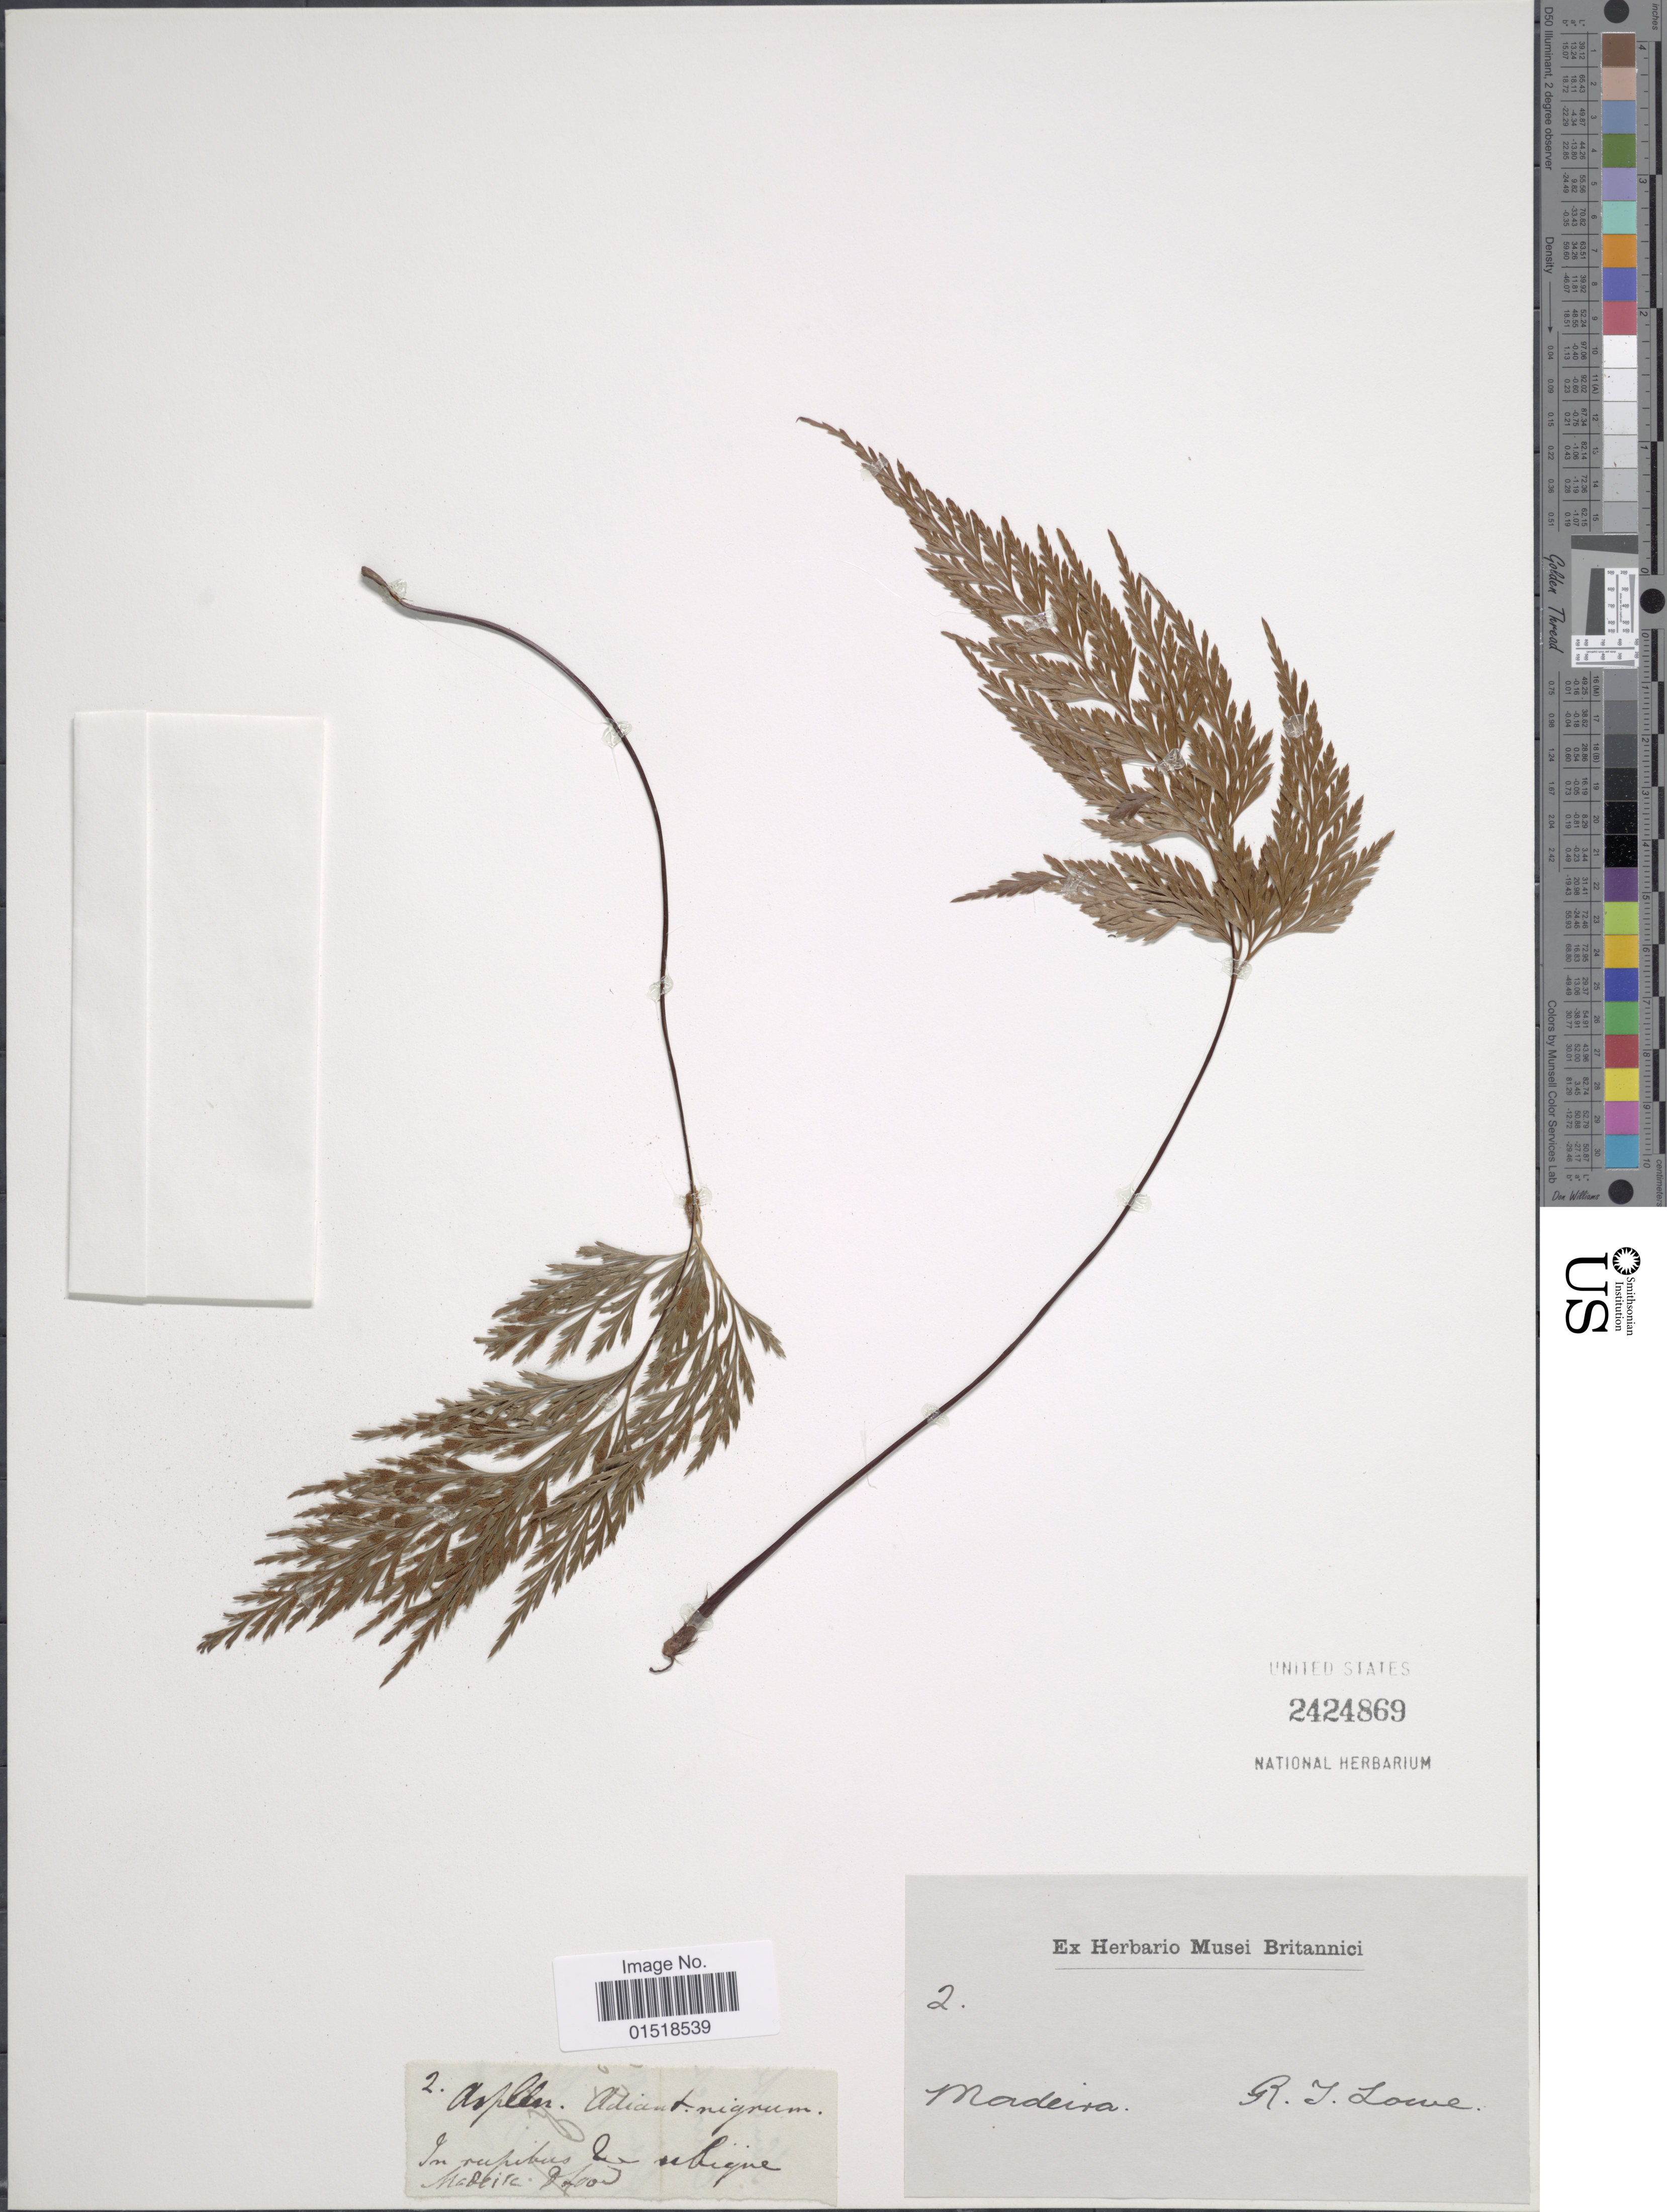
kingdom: Plantae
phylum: Tracheophyta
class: Polypodiopsida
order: Polypodiales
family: Aspleniaceae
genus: Asplenium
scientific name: Asplenium adiantum-nigrum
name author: L.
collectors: R. T. Lowe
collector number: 2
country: Portugal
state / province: Madeira (Aut. Reg.)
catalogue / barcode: US 2424869